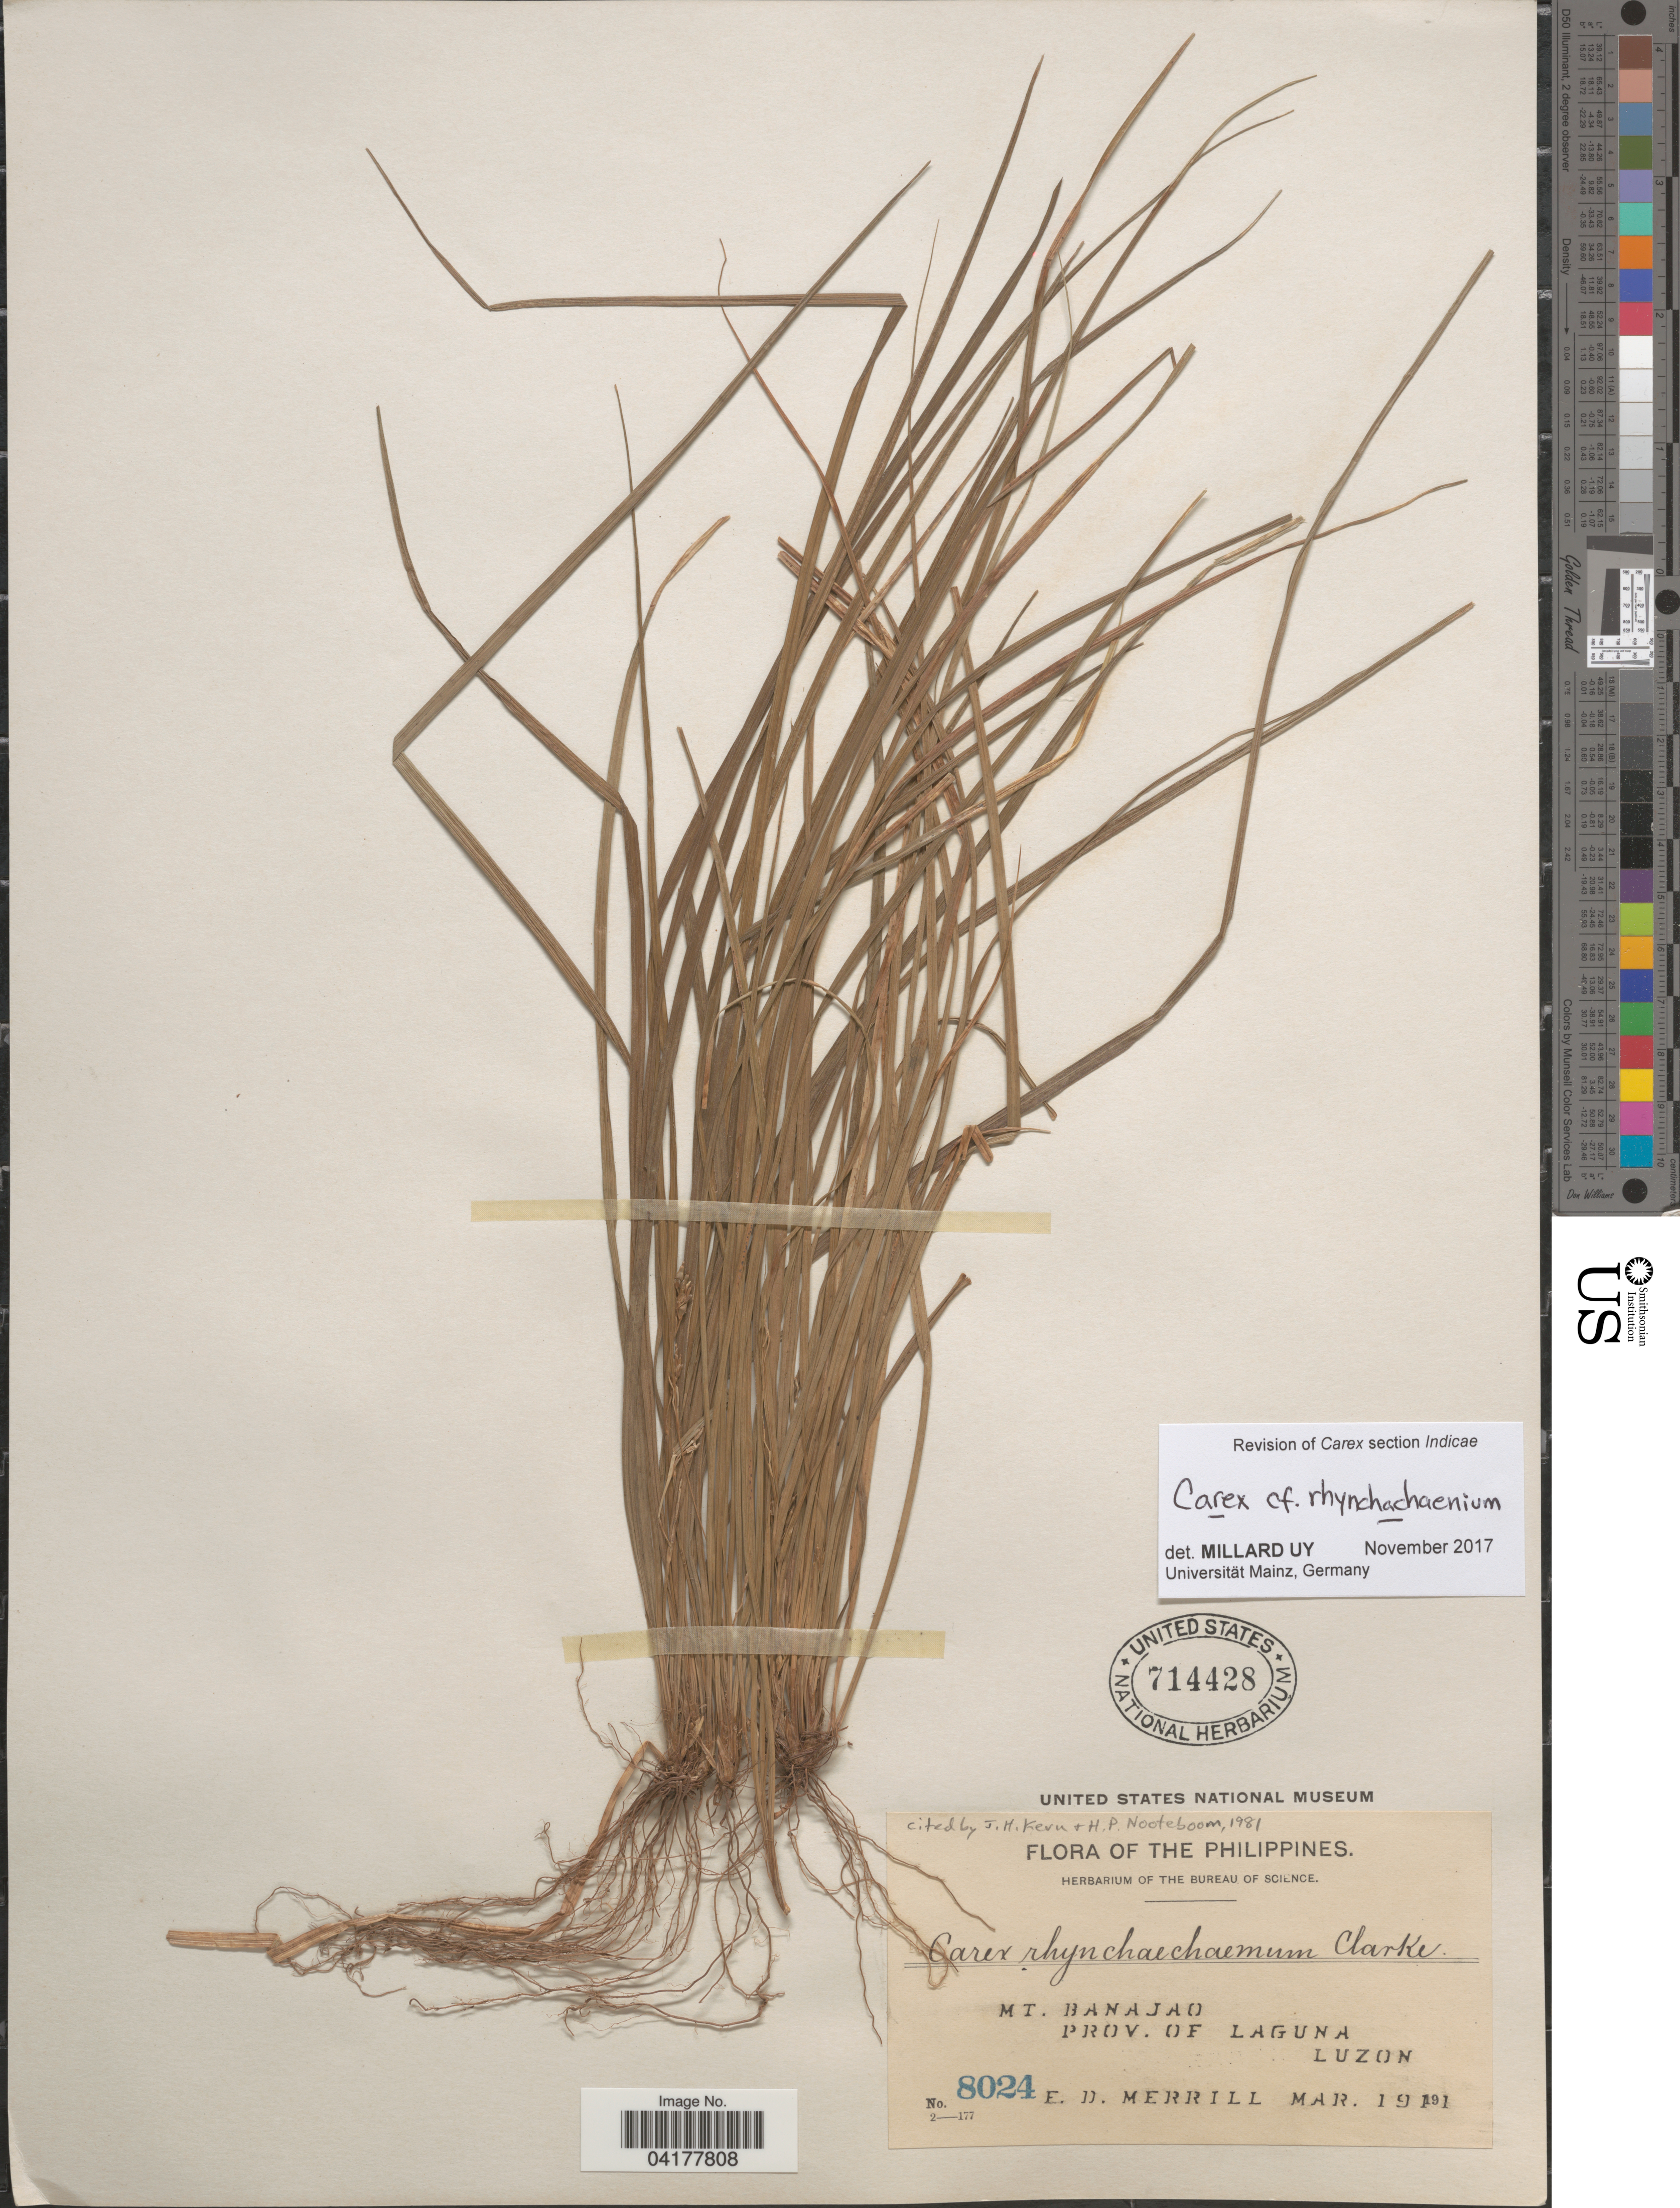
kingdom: Plantae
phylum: Tracheophyta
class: Liliopsida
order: Poales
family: Cyperaceae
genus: Carex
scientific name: Carex rhynchachenium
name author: C.B. Clarke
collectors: E. D. Merrill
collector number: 8024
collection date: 1911-03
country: Philippines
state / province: Calabarzon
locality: Mt. Banajao. Prov. of Laguna. Luzon.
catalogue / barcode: US 714428